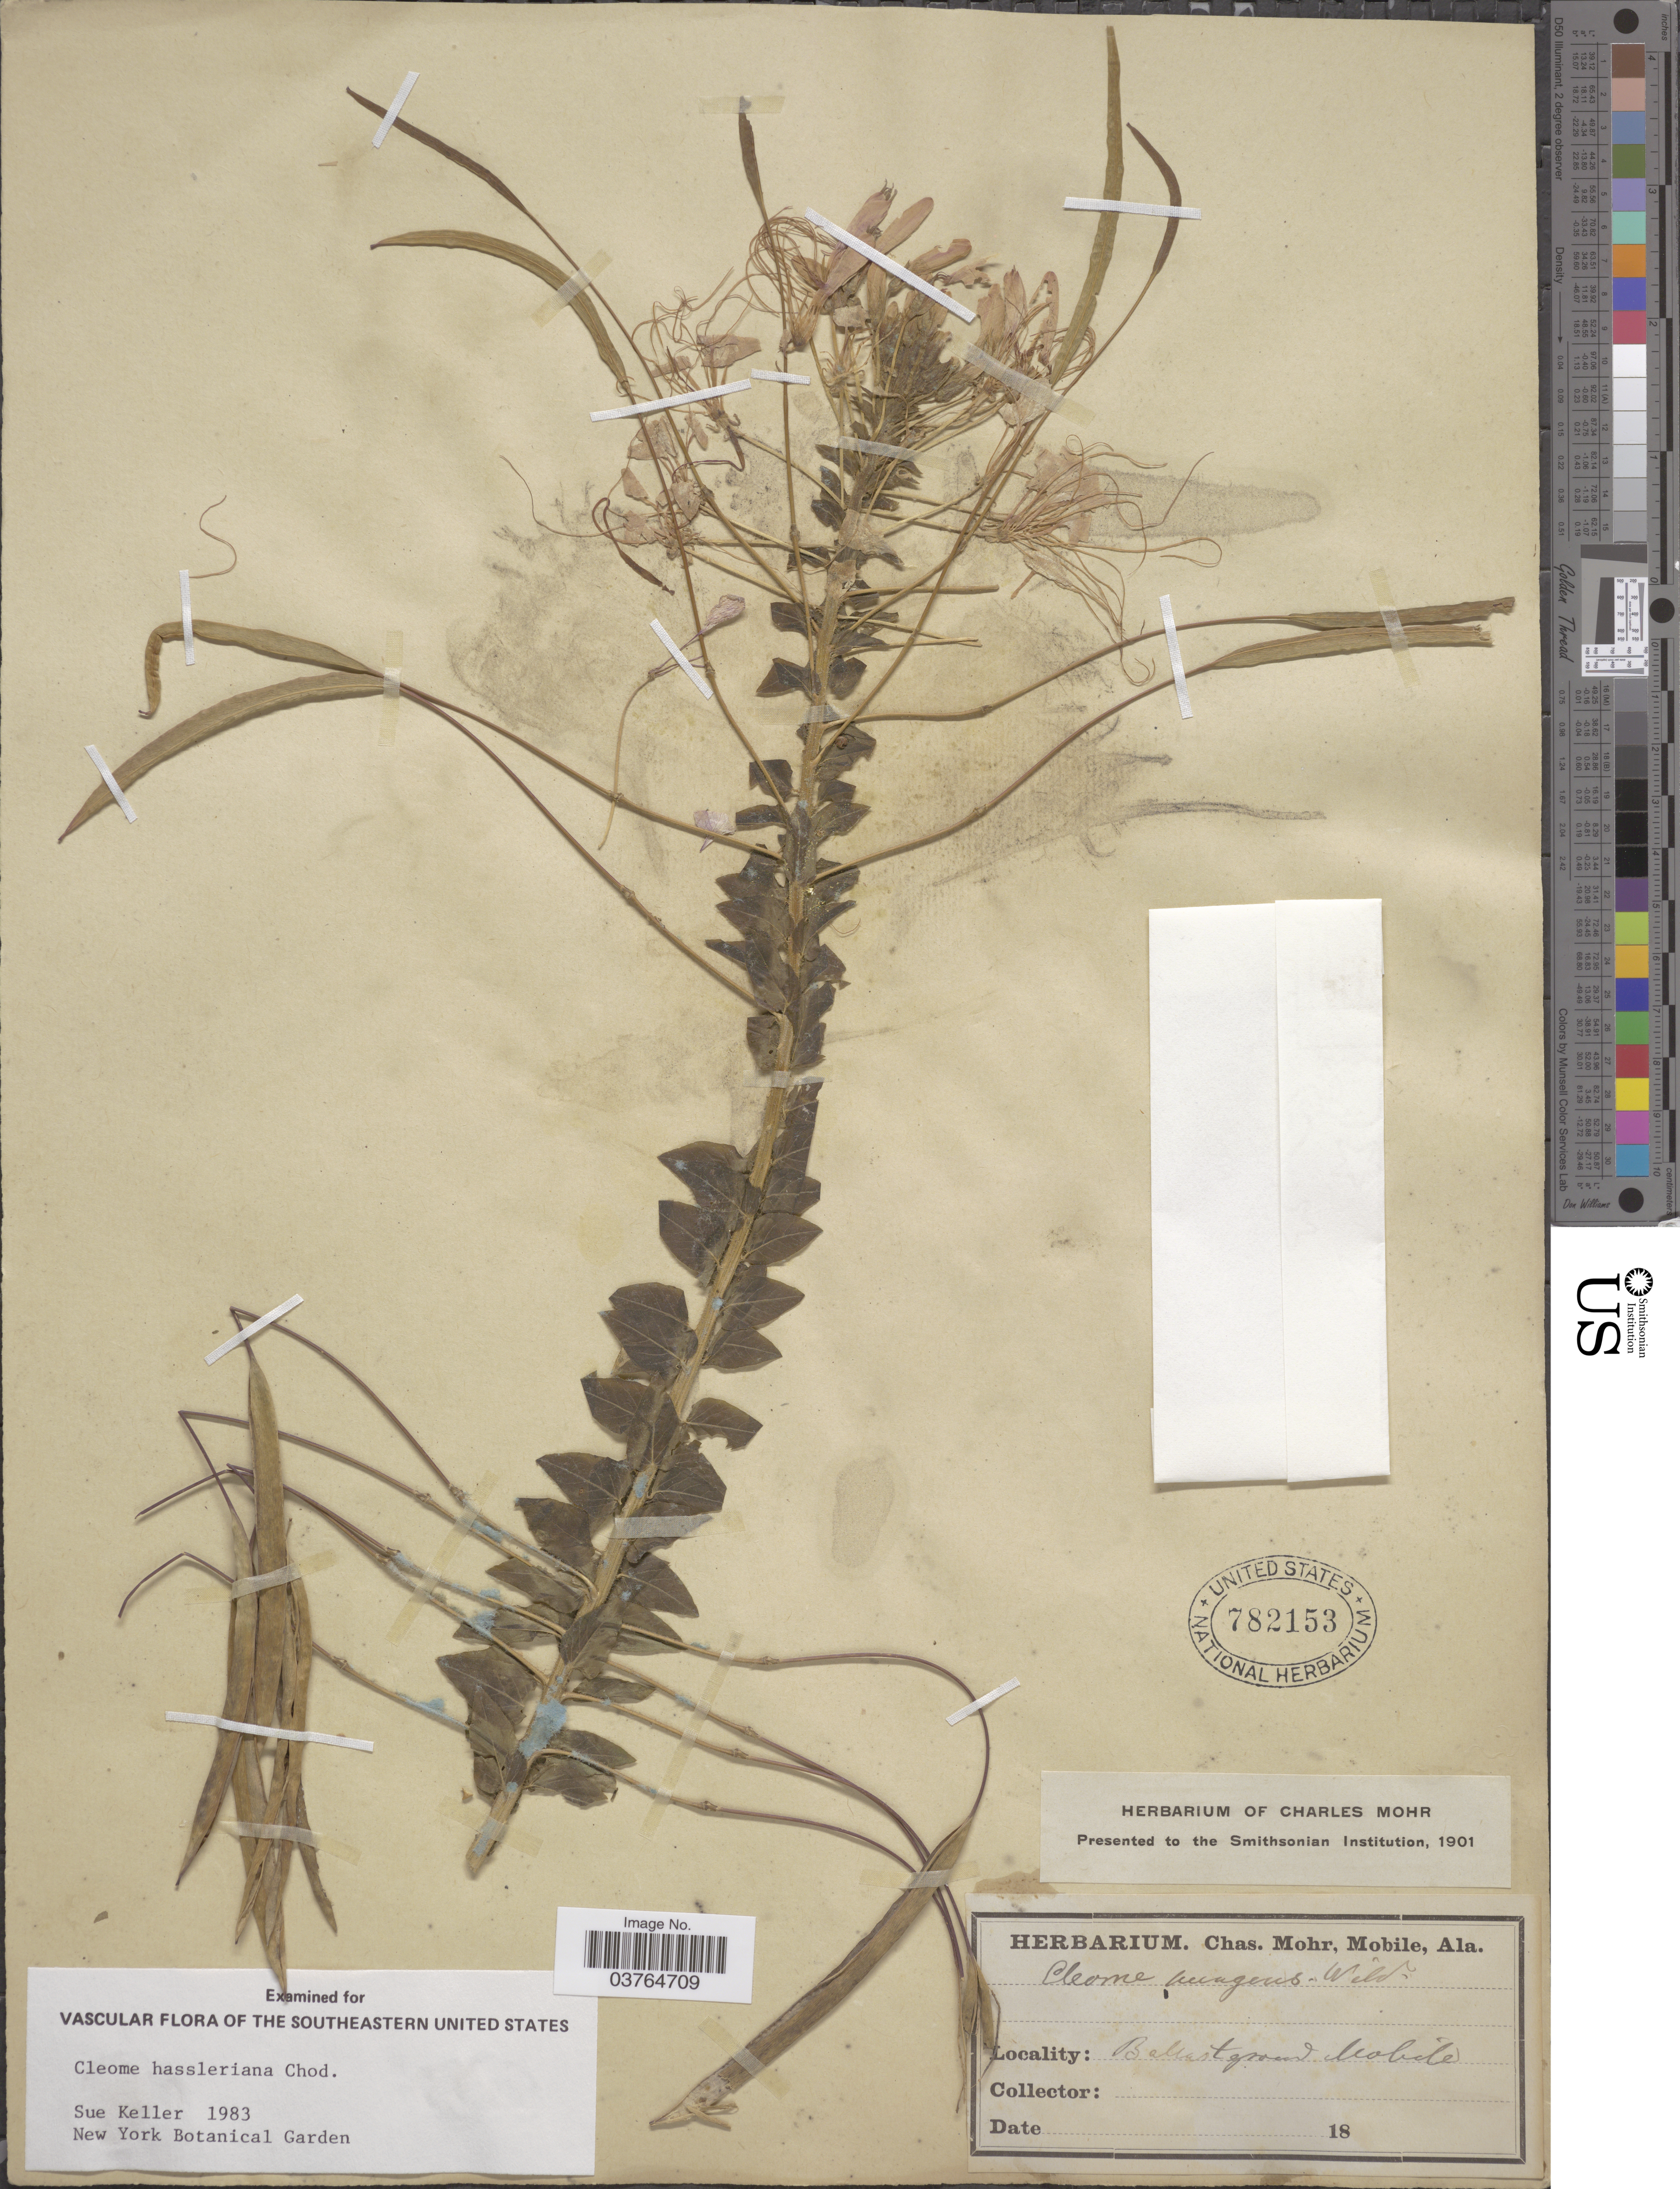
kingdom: Plantae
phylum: Tracheophyta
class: Magnoliopsida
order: Brassicales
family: Cleomaceae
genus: Tarenaya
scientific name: Tarenaya houtteana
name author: (Schltdl.) Soares Neto & Roalson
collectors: ex herb. Charles Mohr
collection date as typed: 18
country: United States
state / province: Alabama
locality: Ballast ground, Mobile.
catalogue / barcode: US 782153